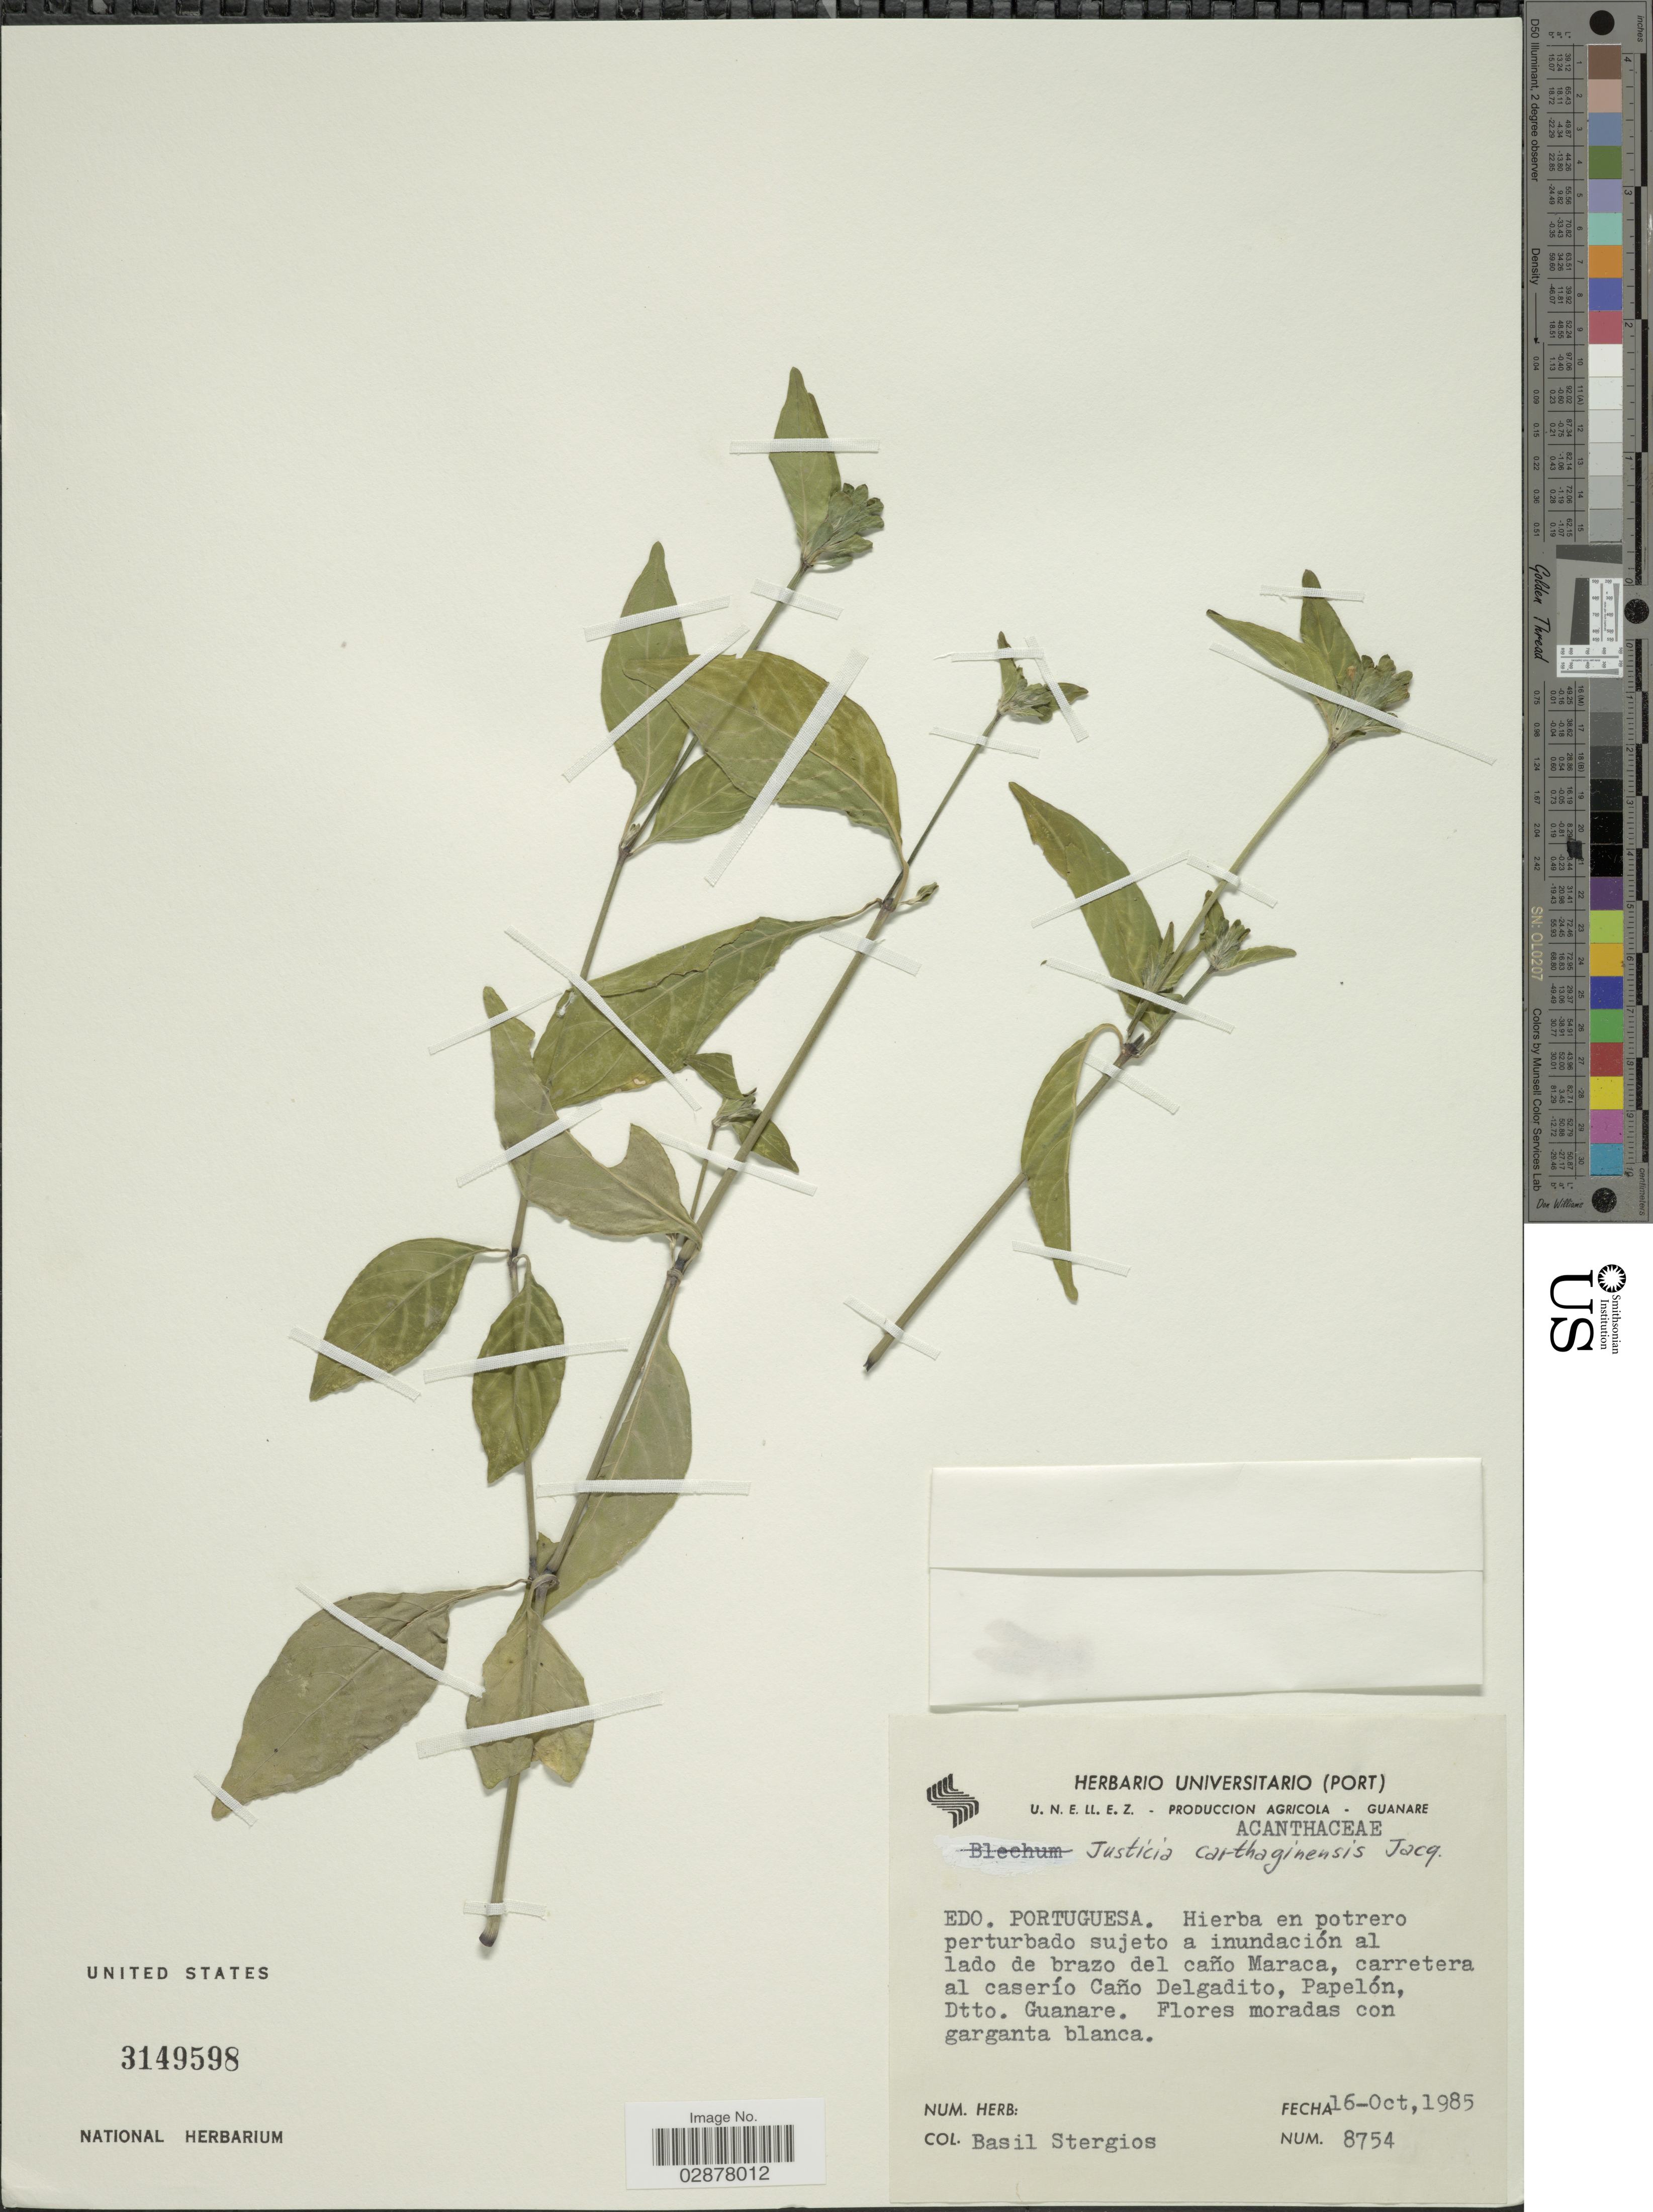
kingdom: Plantae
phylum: Tracheophyta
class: Magnoliopsida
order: Lamiales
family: Acanthaceae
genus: Justicia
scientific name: Justicia carthaginensis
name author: Jacq.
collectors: B. G. Stergios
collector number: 8754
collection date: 1985-10-16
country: Venezuela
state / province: Portuguesa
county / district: Guanare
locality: Brazo del caño Maraca, carretera al caserío Caño Delgadito, Papelón.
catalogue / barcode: US 3149598